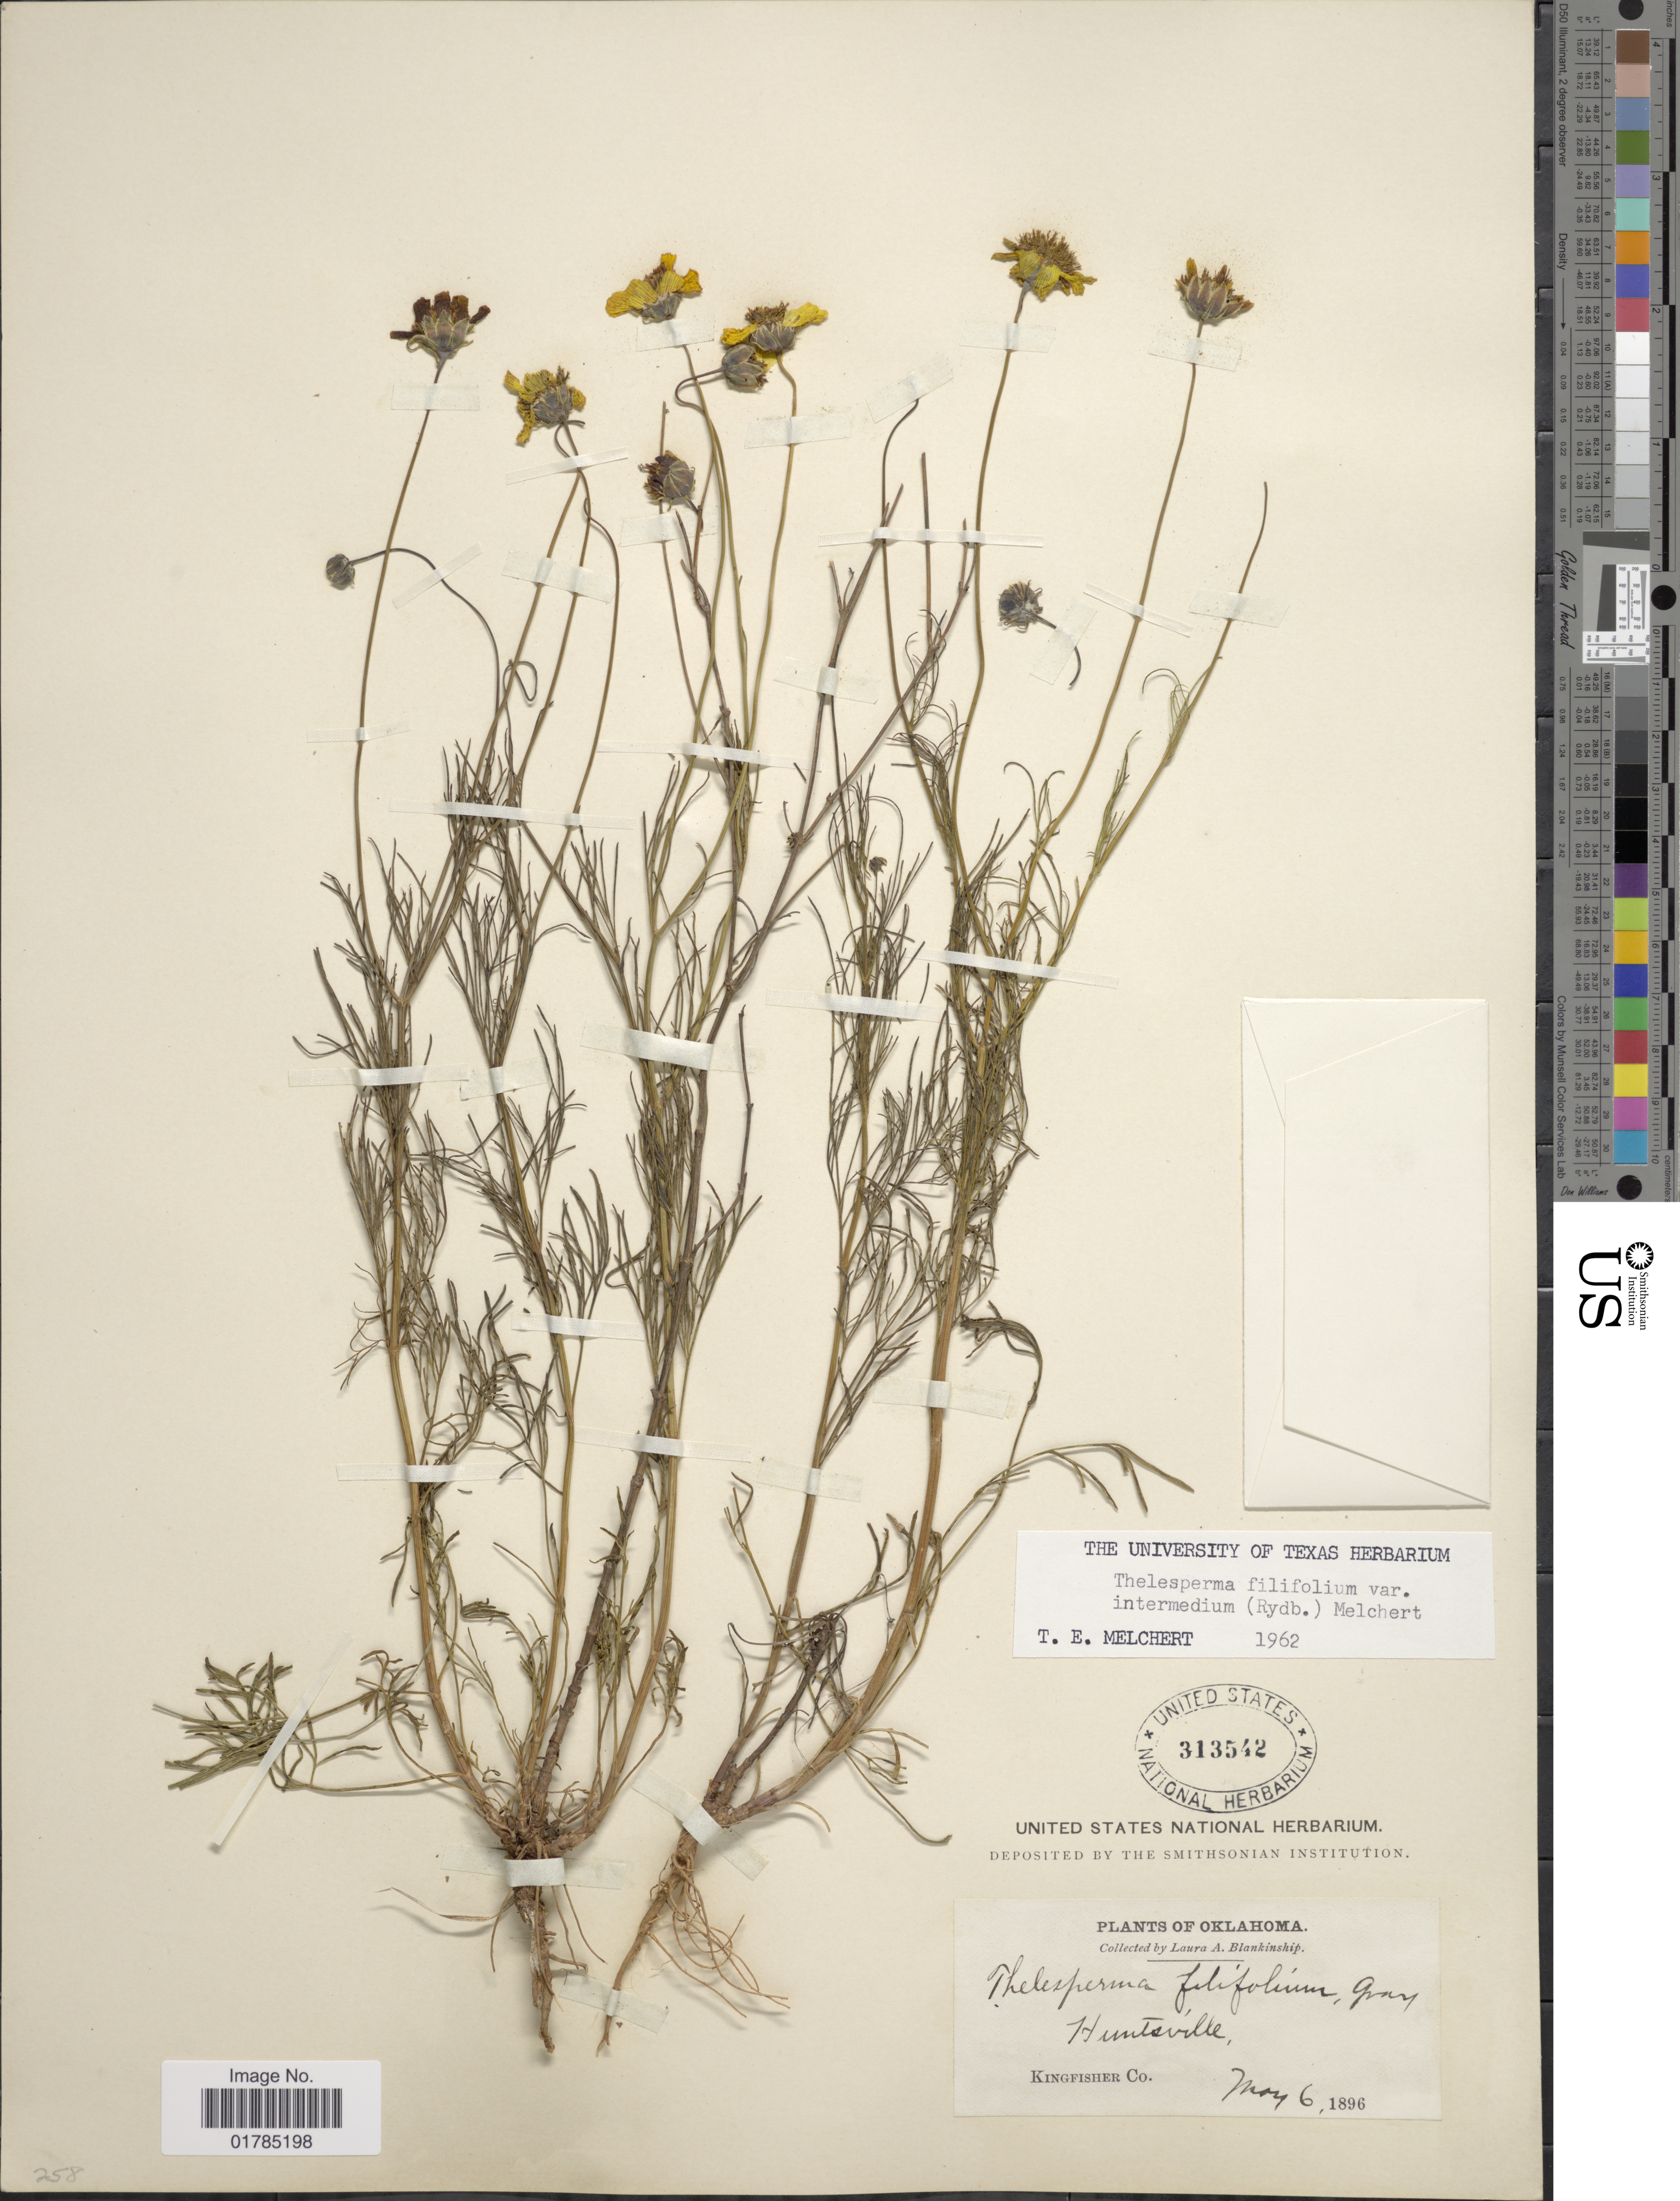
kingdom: Plantae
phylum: Tracheophyta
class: Magnoliopsida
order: Asterales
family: Asteraceae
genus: Thelesperma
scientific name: Thelesperma filifolium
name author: (Hook.) A. Gray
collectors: L. A. Blankinship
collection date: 1896-05-06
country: United States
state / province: Oklahoma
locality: Huntsville, Kingfisher Co.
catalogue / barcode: US 313542